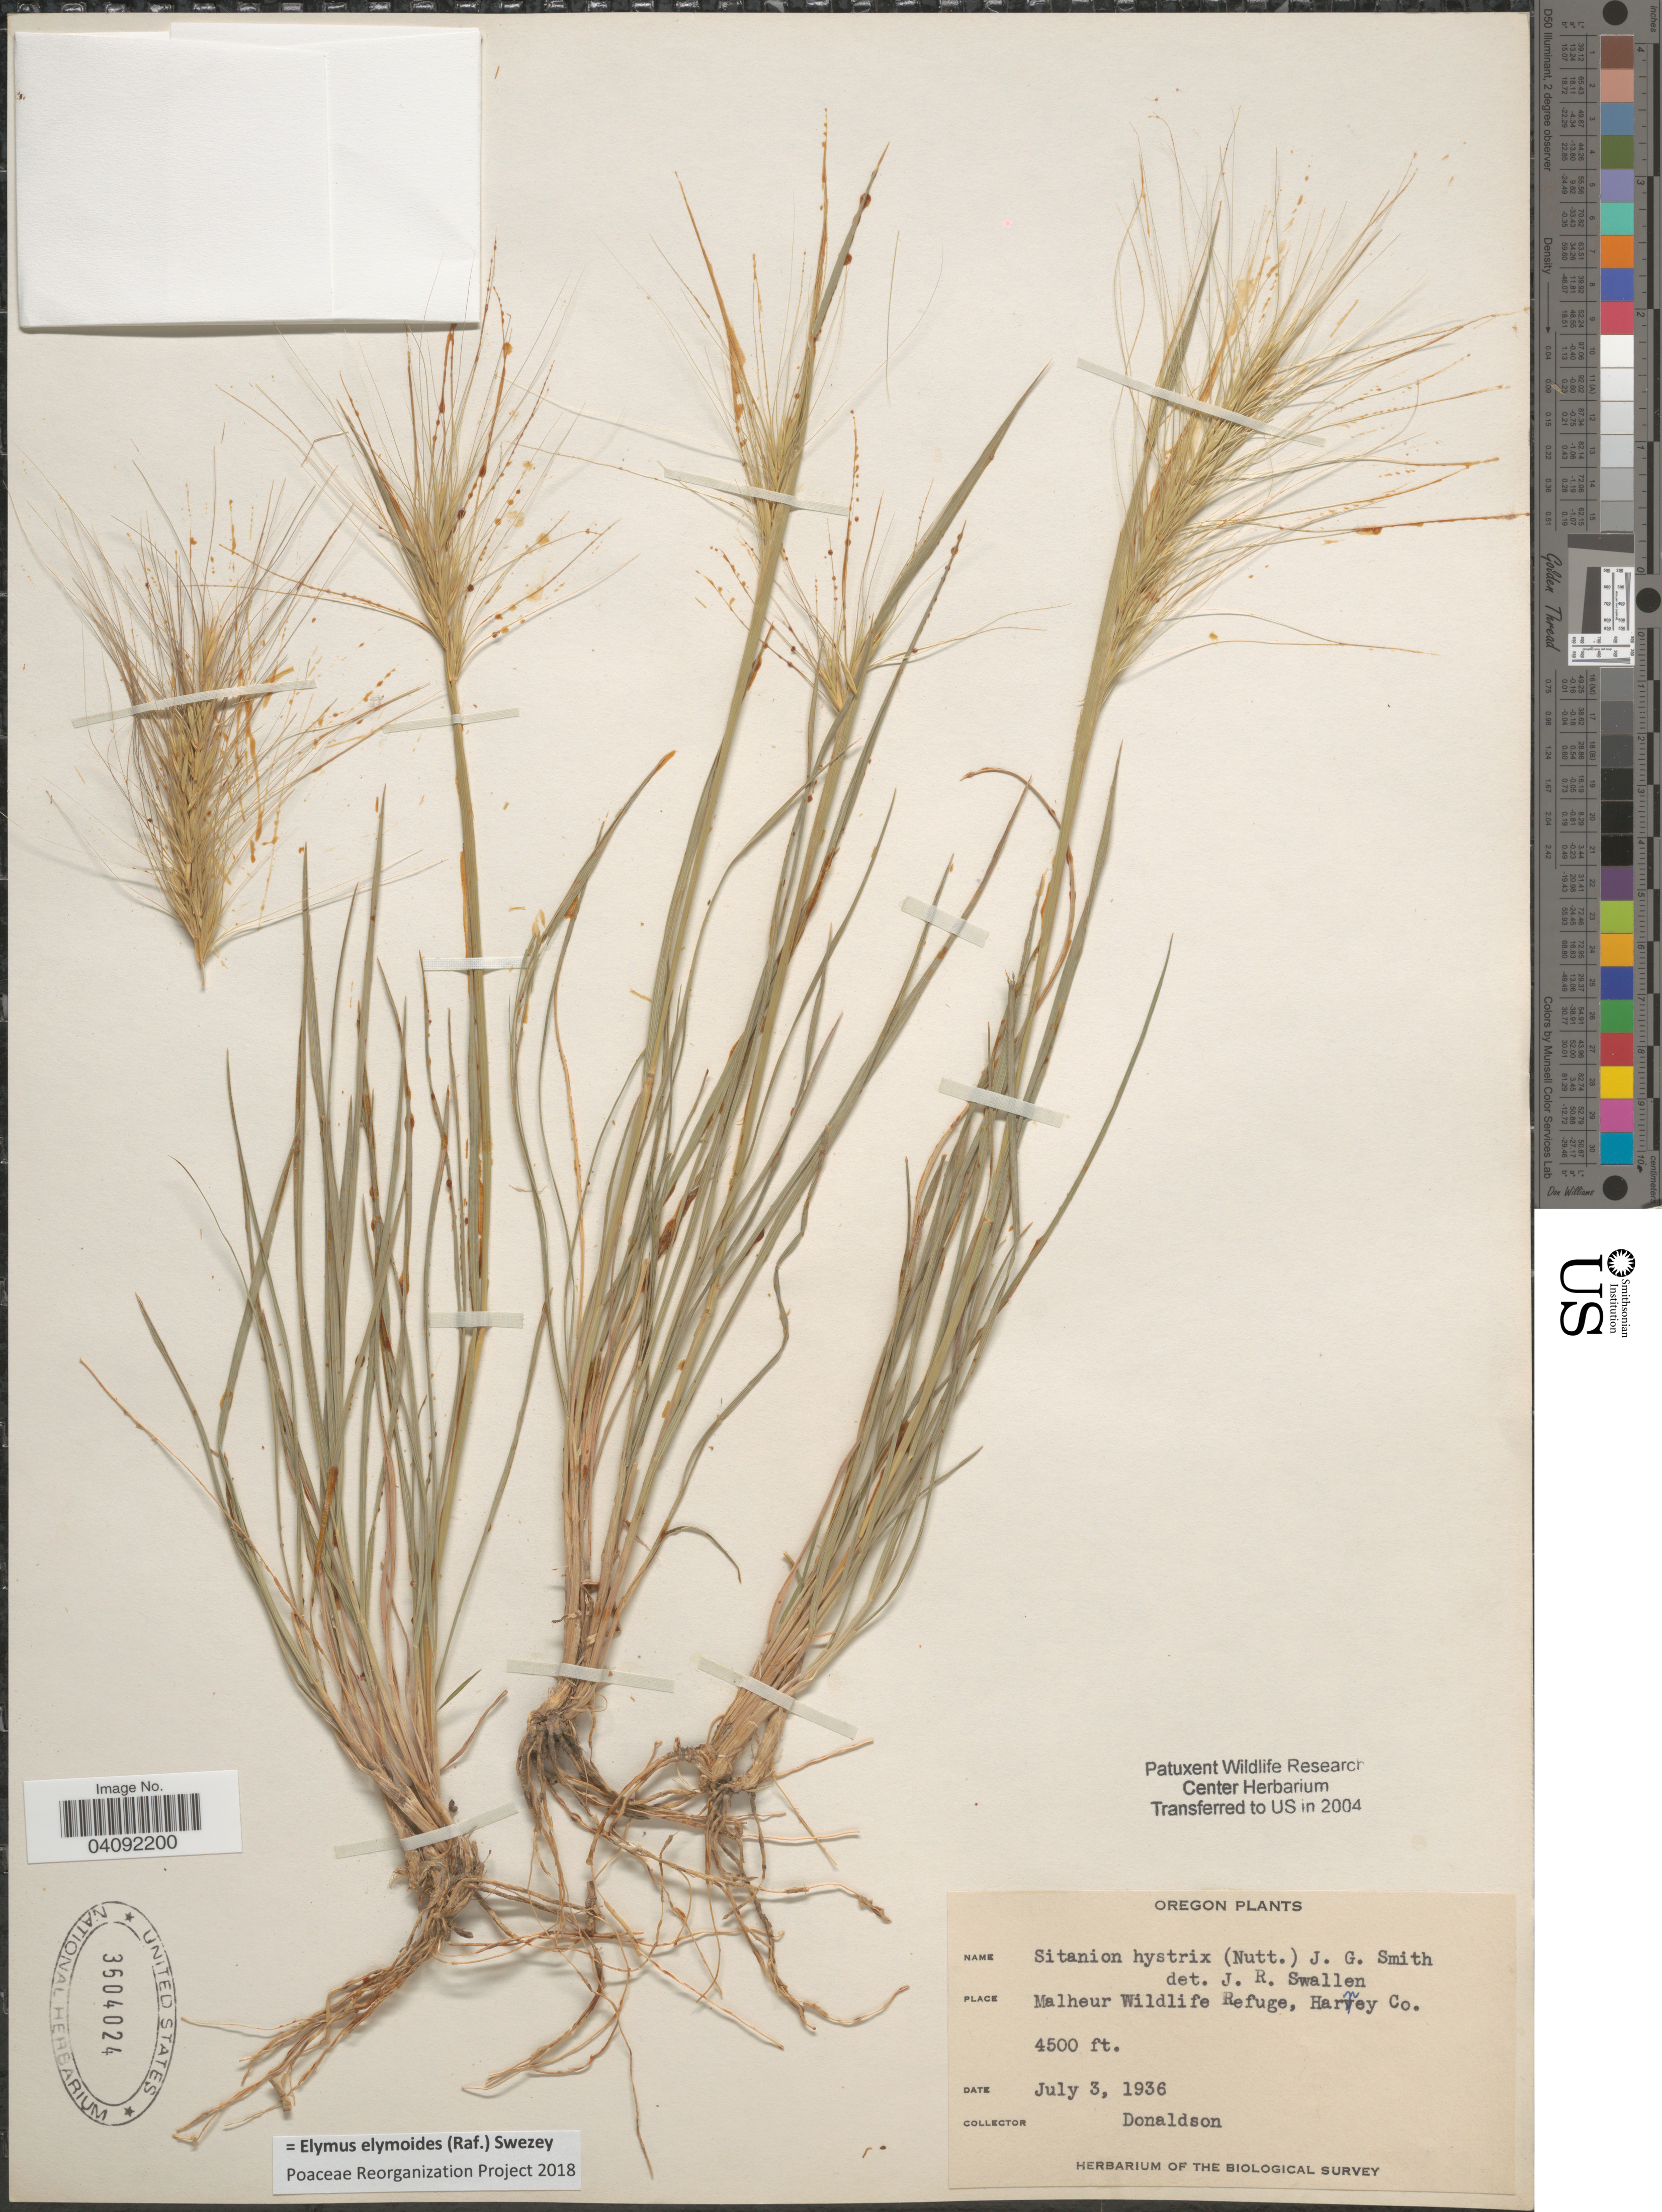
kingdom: Plantae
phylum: Tracheophyta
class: Liliopsida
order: Poales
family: Poaceae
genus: Elymus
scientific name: Elymus elymoides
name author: (Raf.) Swezey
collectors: -. Donaldson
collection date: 1936-07-03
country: United States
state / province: Oregon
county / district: Harney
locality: Malheur Wildlife Refuge, Harney Co. The Biological Survey.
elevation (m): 1372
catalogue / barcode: US 3604024